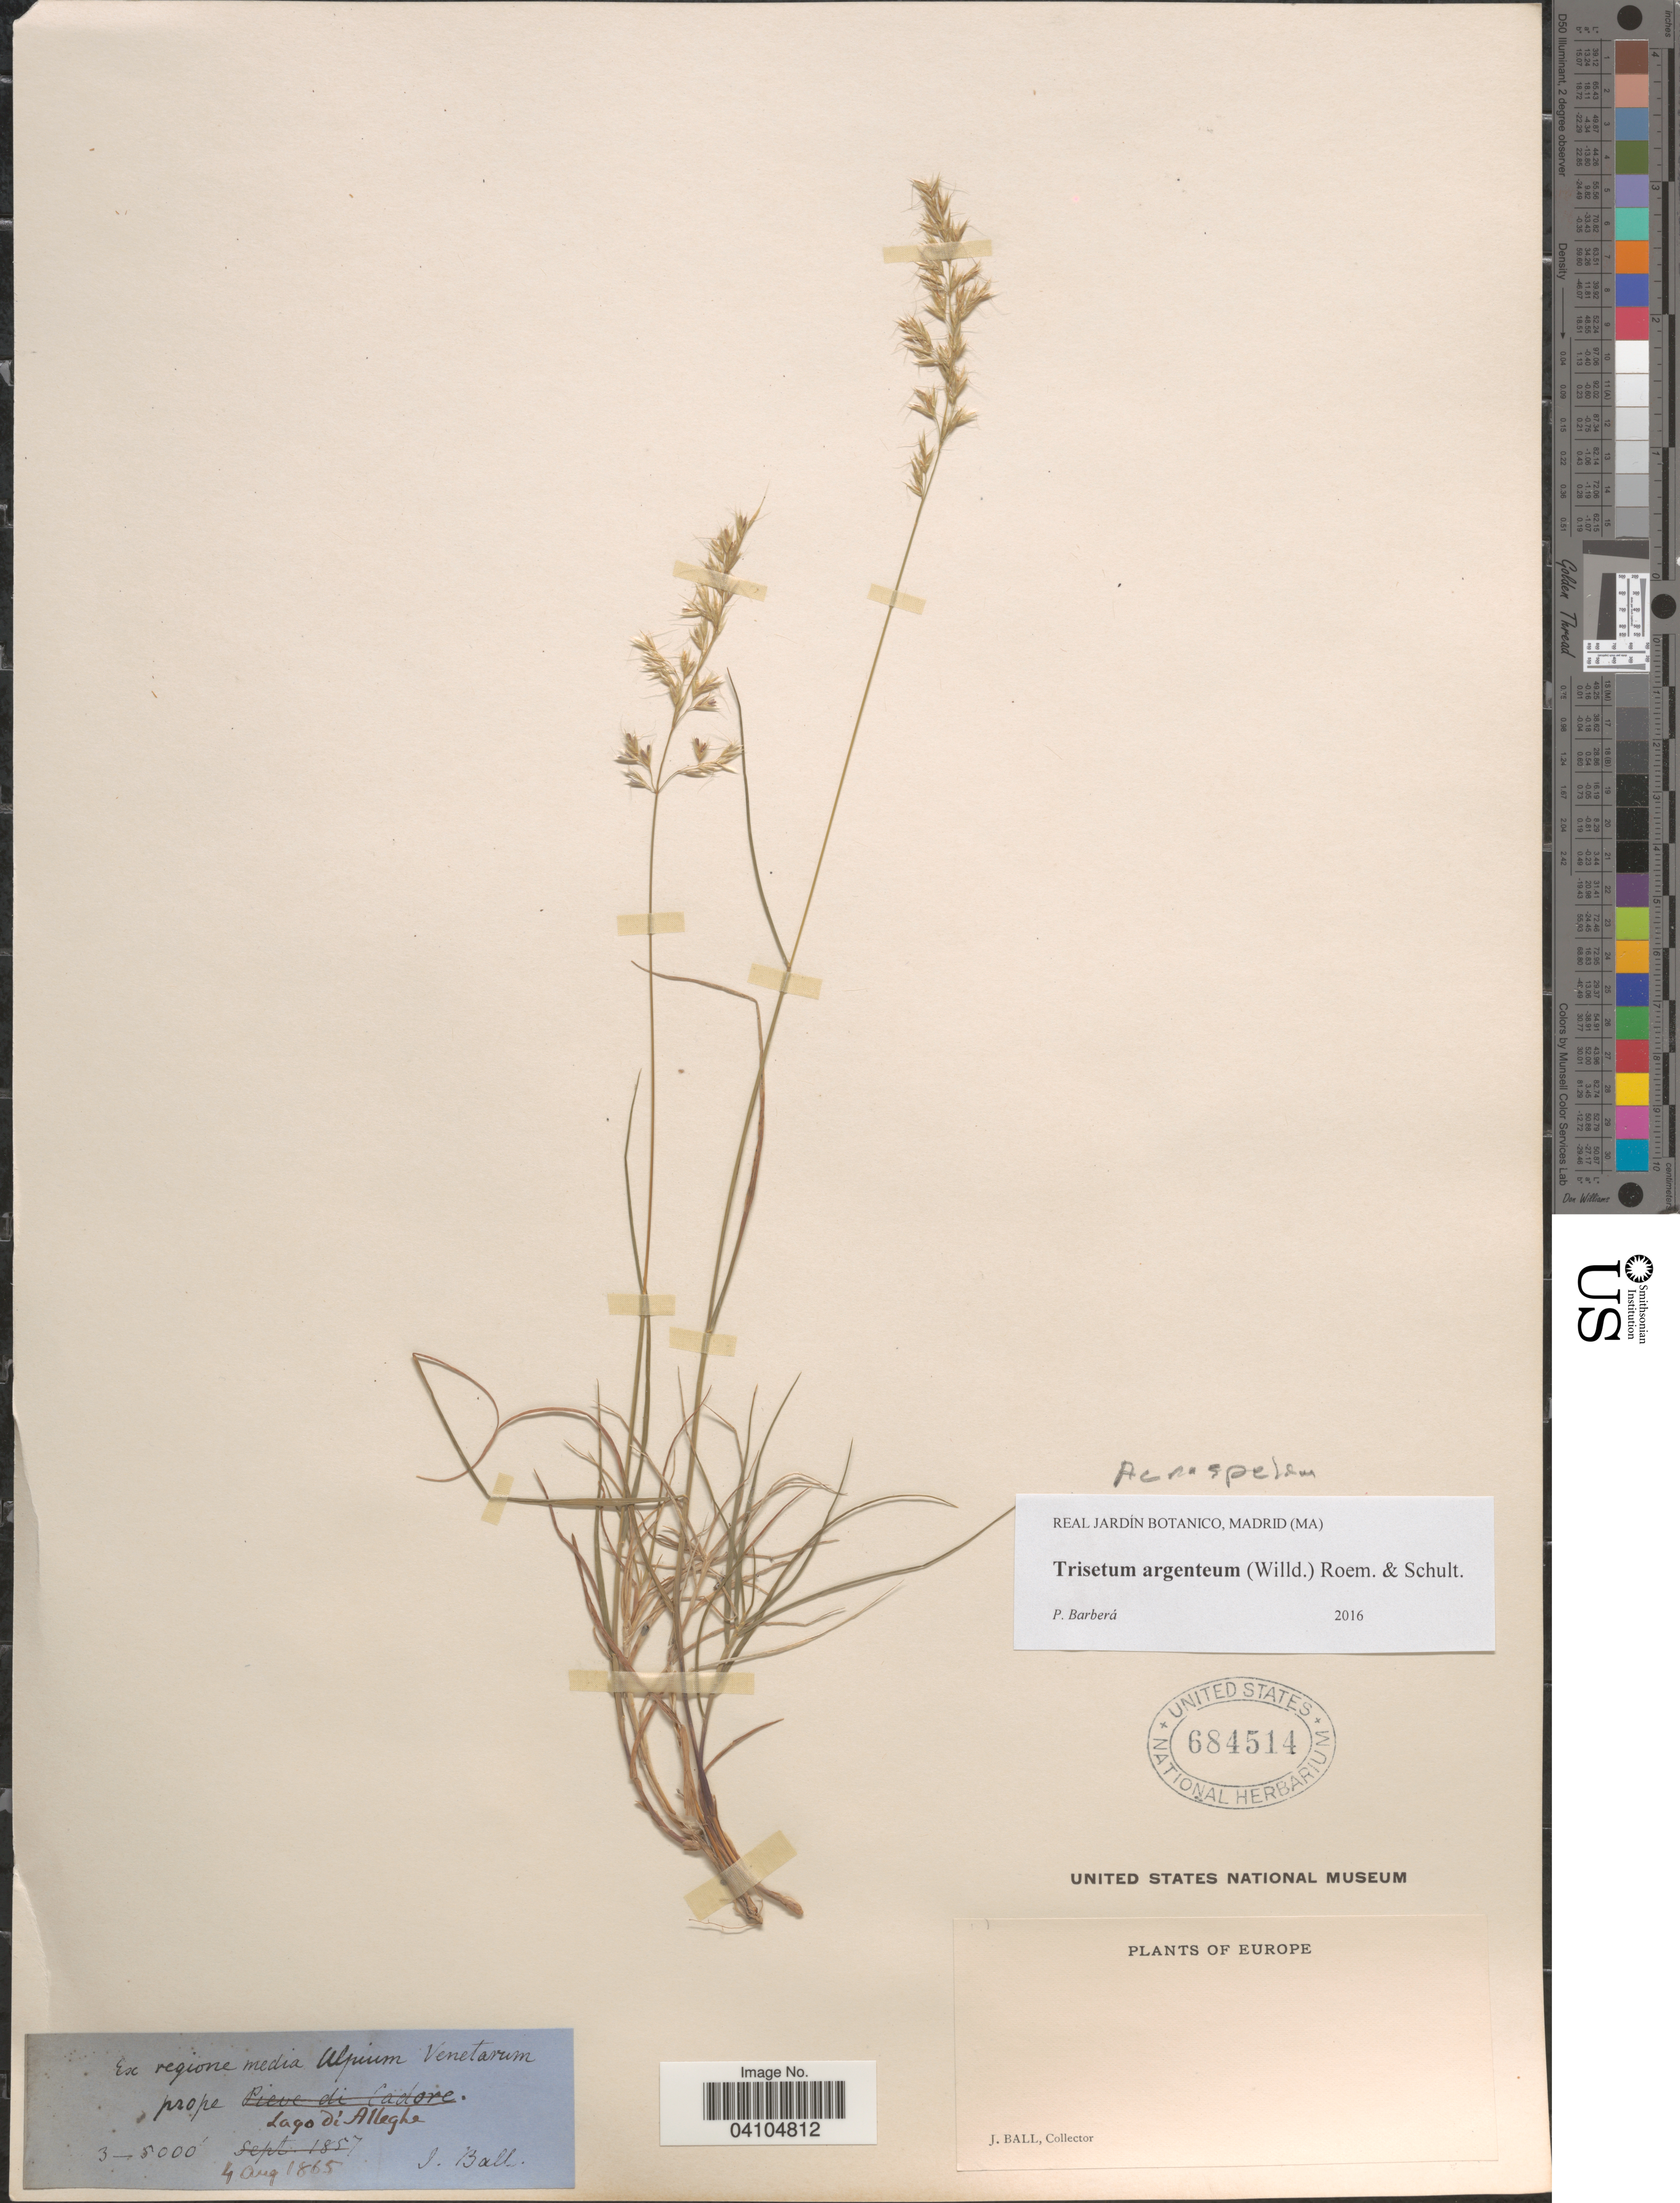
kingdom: Plantae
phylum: Tracheophyta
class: Liliopsida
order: Poales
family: Poaceae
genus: Acrospelion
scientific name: Acrospelion argenteum ined.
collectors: J. Ball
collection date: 1865-08-04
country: Italy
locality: Ex regione media Alpium Venetarum prope Lago di Alleghe. Europe.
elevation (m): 914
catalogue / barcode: US 684514